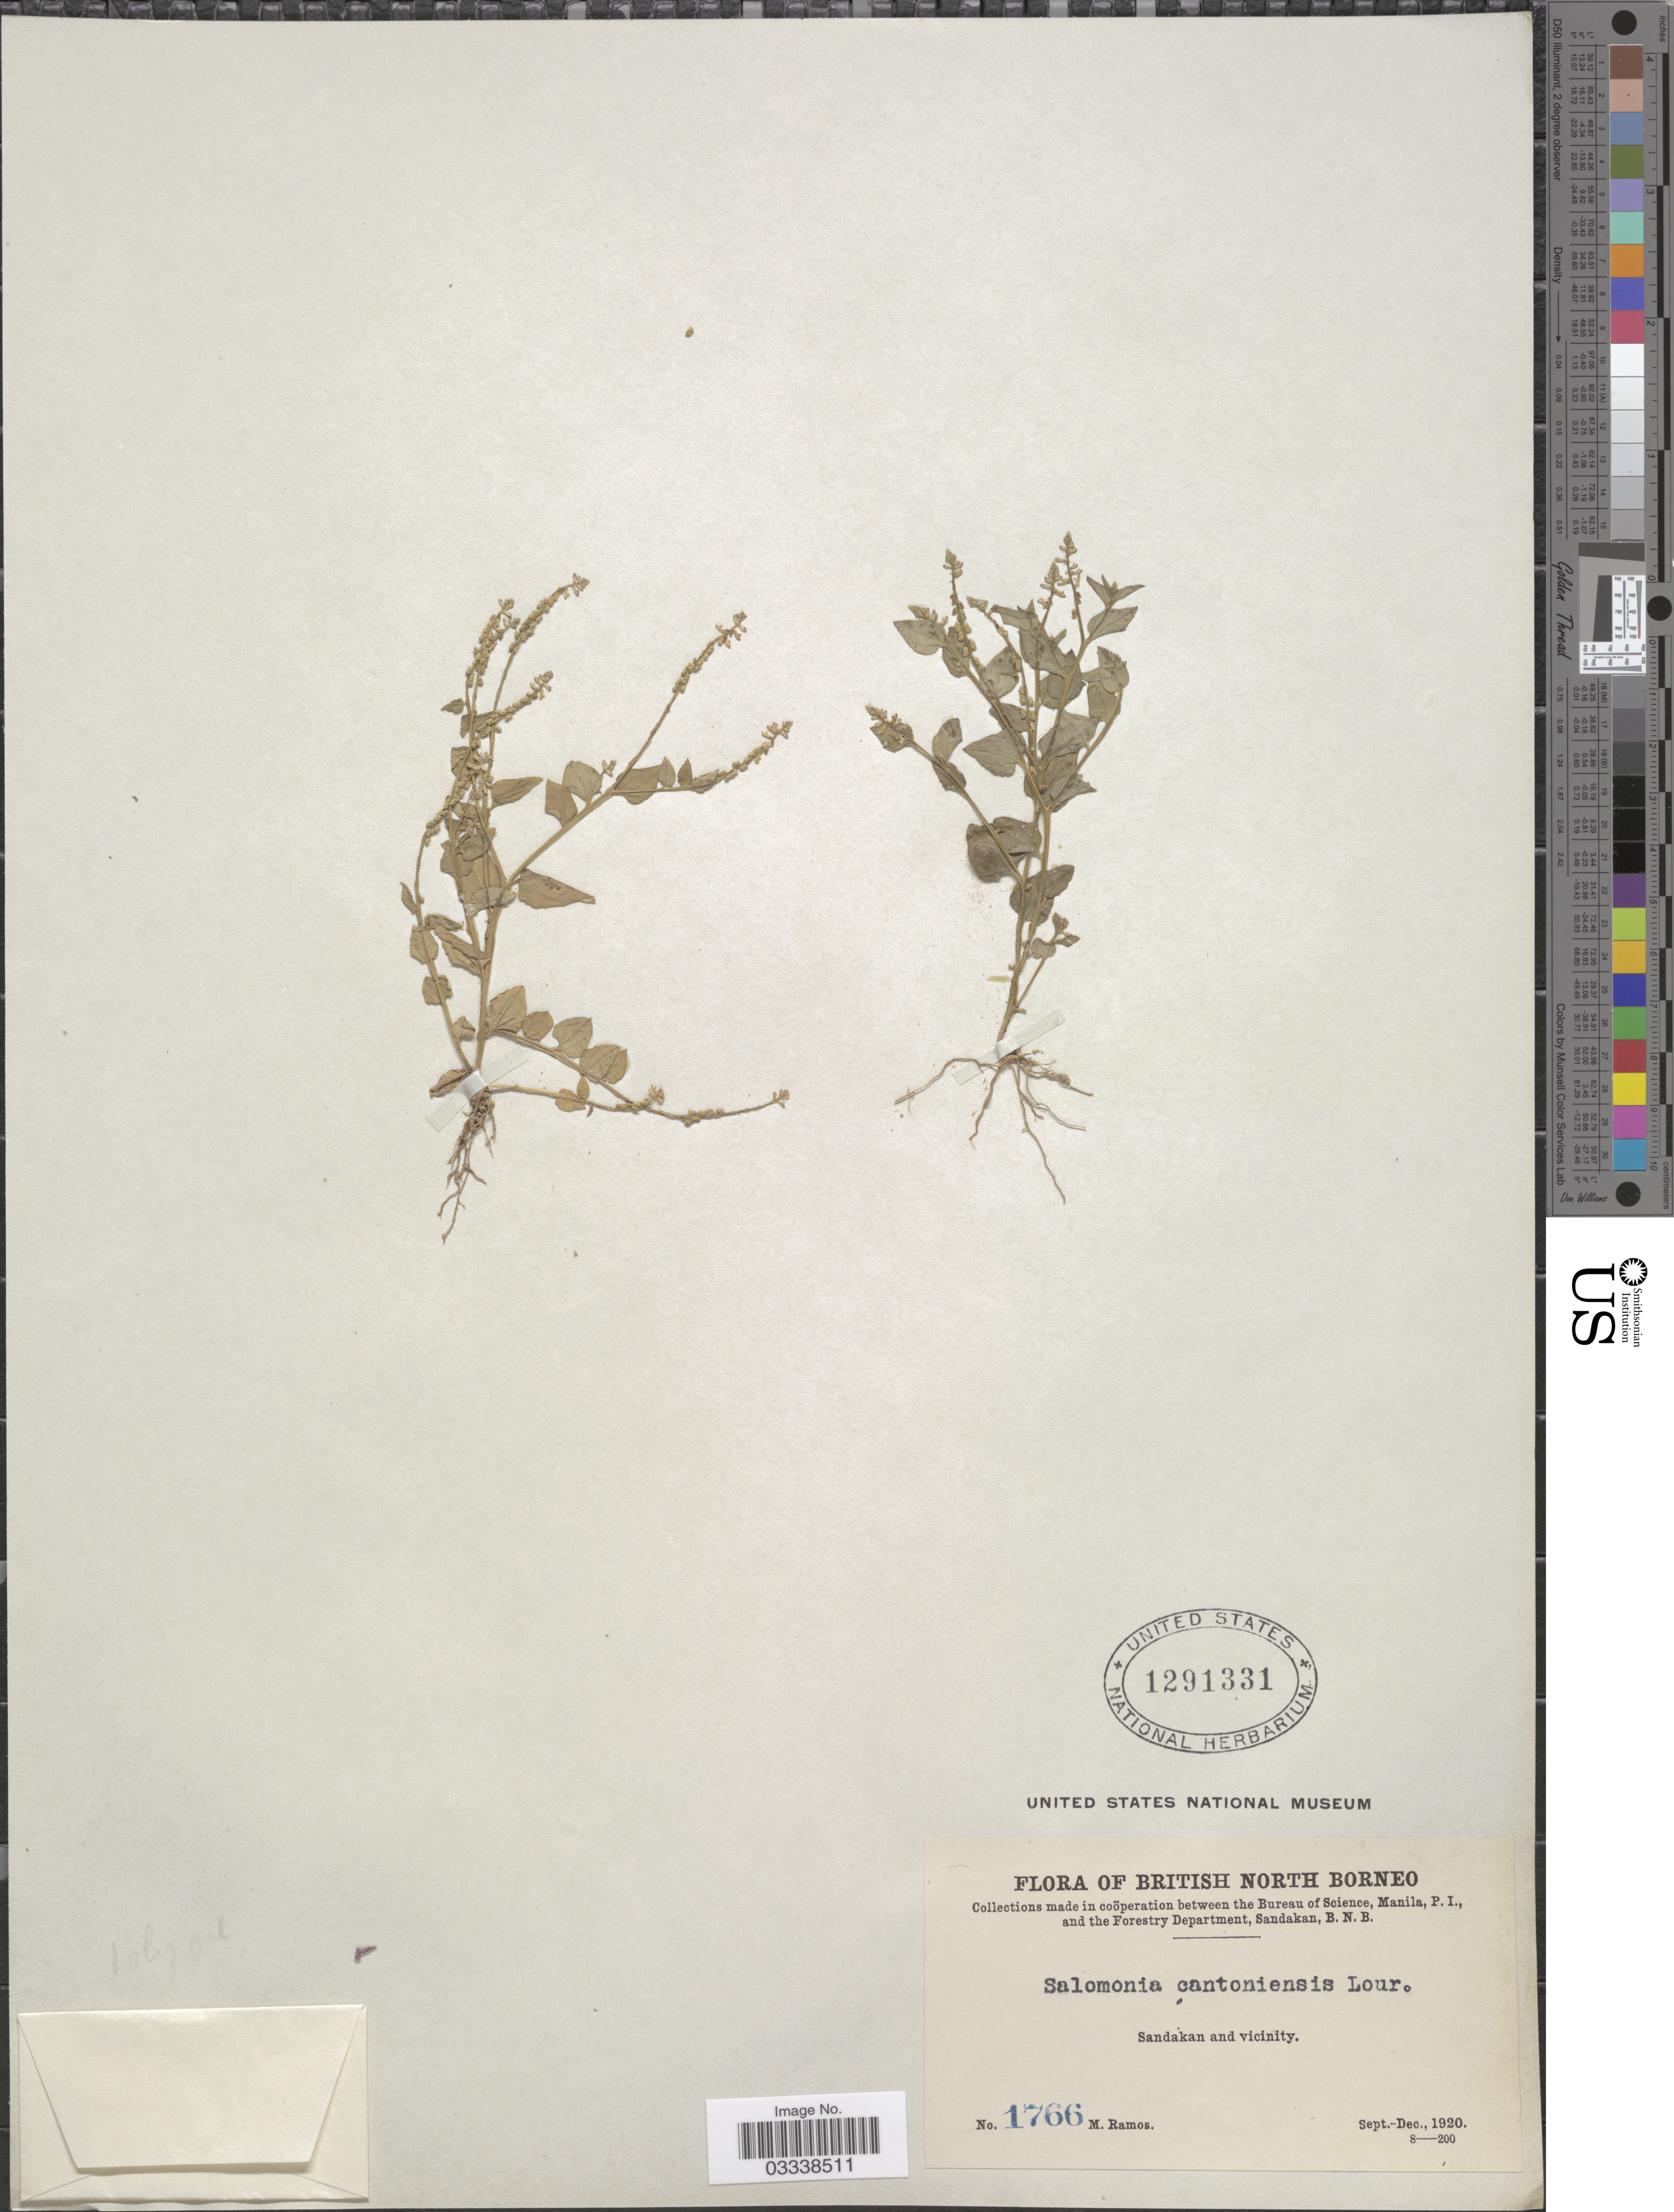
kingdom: Plantae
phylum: Tracheophyta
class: Magnoliopsida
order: Fabales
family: Polygalaceae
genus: Salomonia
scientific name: Salomonia cantoniensis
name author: Lour.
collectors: M. Ramos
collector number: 1766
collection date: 1920-09/1920-12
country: Malaysia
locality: Biriths North Borneo, Sandakan and vicinity.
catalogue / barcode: US 1291331